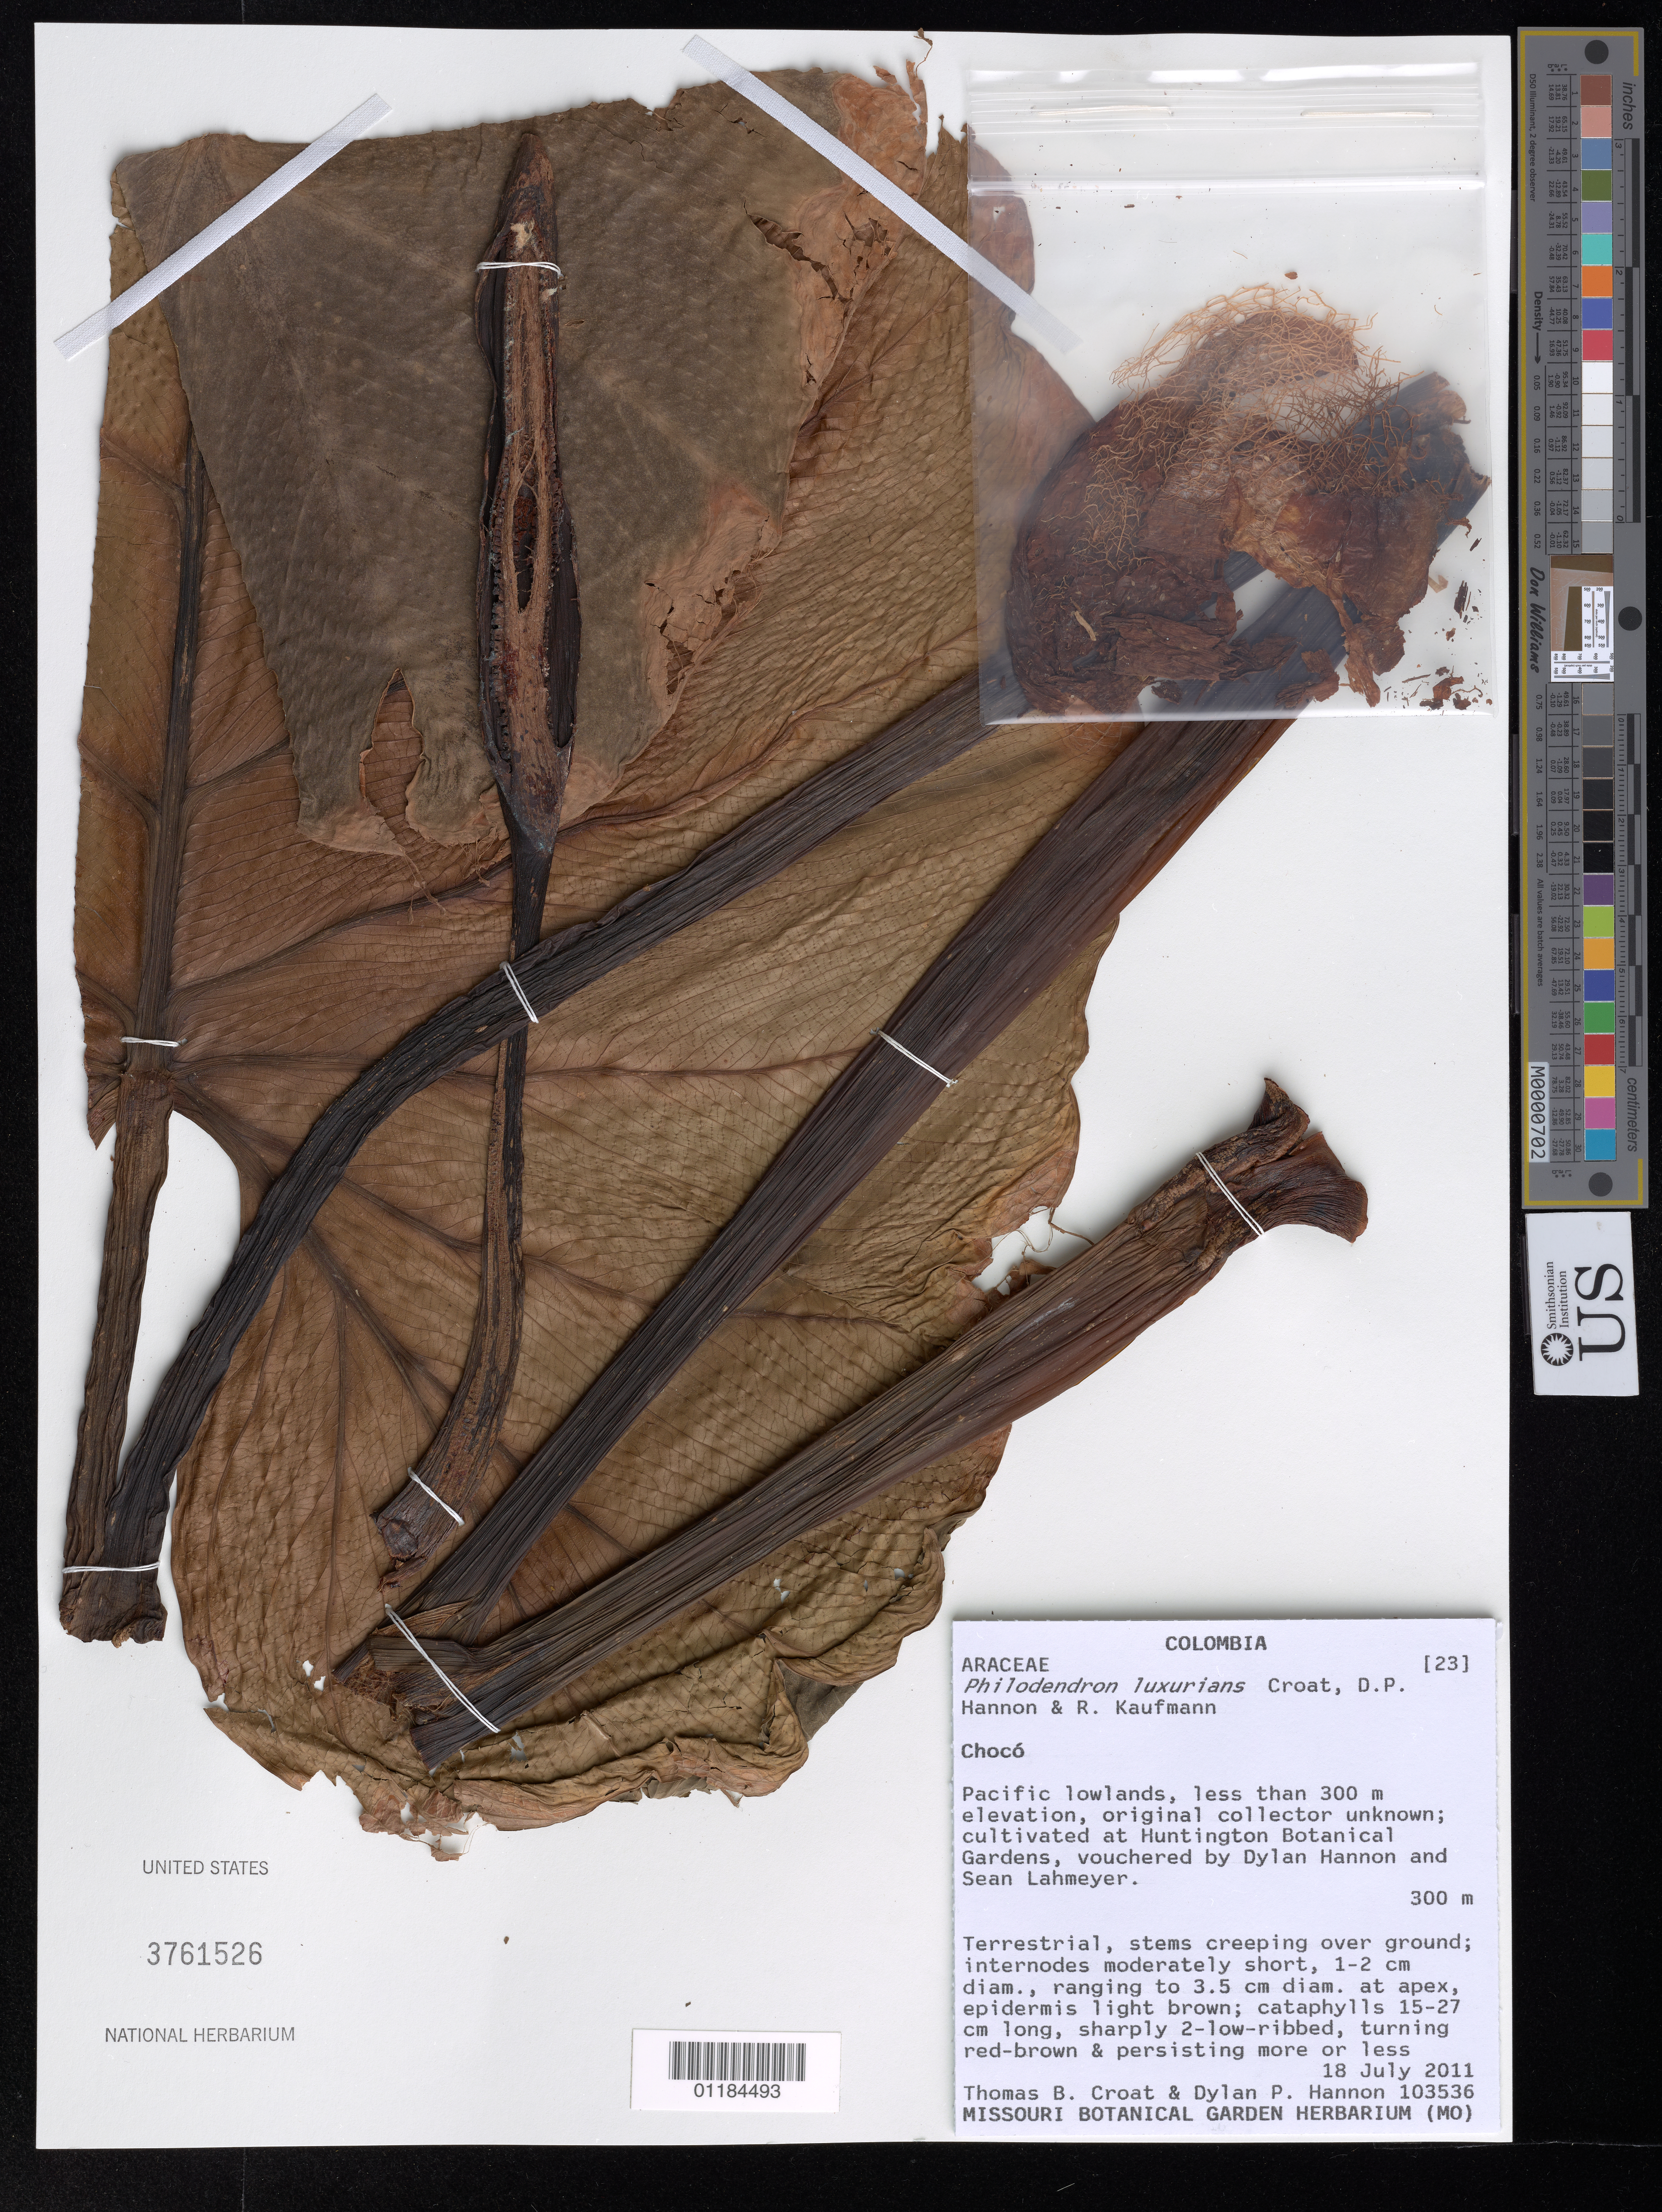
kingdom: Plantae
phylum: Tracheophyta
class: Liliopsida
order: Alismatales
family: Araceae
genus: Philodendron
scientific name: Philodendron luxurians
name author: Croat et al.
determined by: Croat, Thomas B., Missouri Botanical Garden (MO)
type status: Isotype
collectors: T. B. Croat & D. Hannon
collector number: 103536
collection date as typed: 18 July 2011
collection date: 2011-07-18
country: Colombia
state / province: Chocó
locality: Pacific lowlands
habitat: Pacific lowlands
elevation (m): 300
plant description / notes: cultivated at Huntington Botanical Gardens, vouchered by Dylan Hannon and Sean Lahmeyer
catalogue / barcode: US 3761526